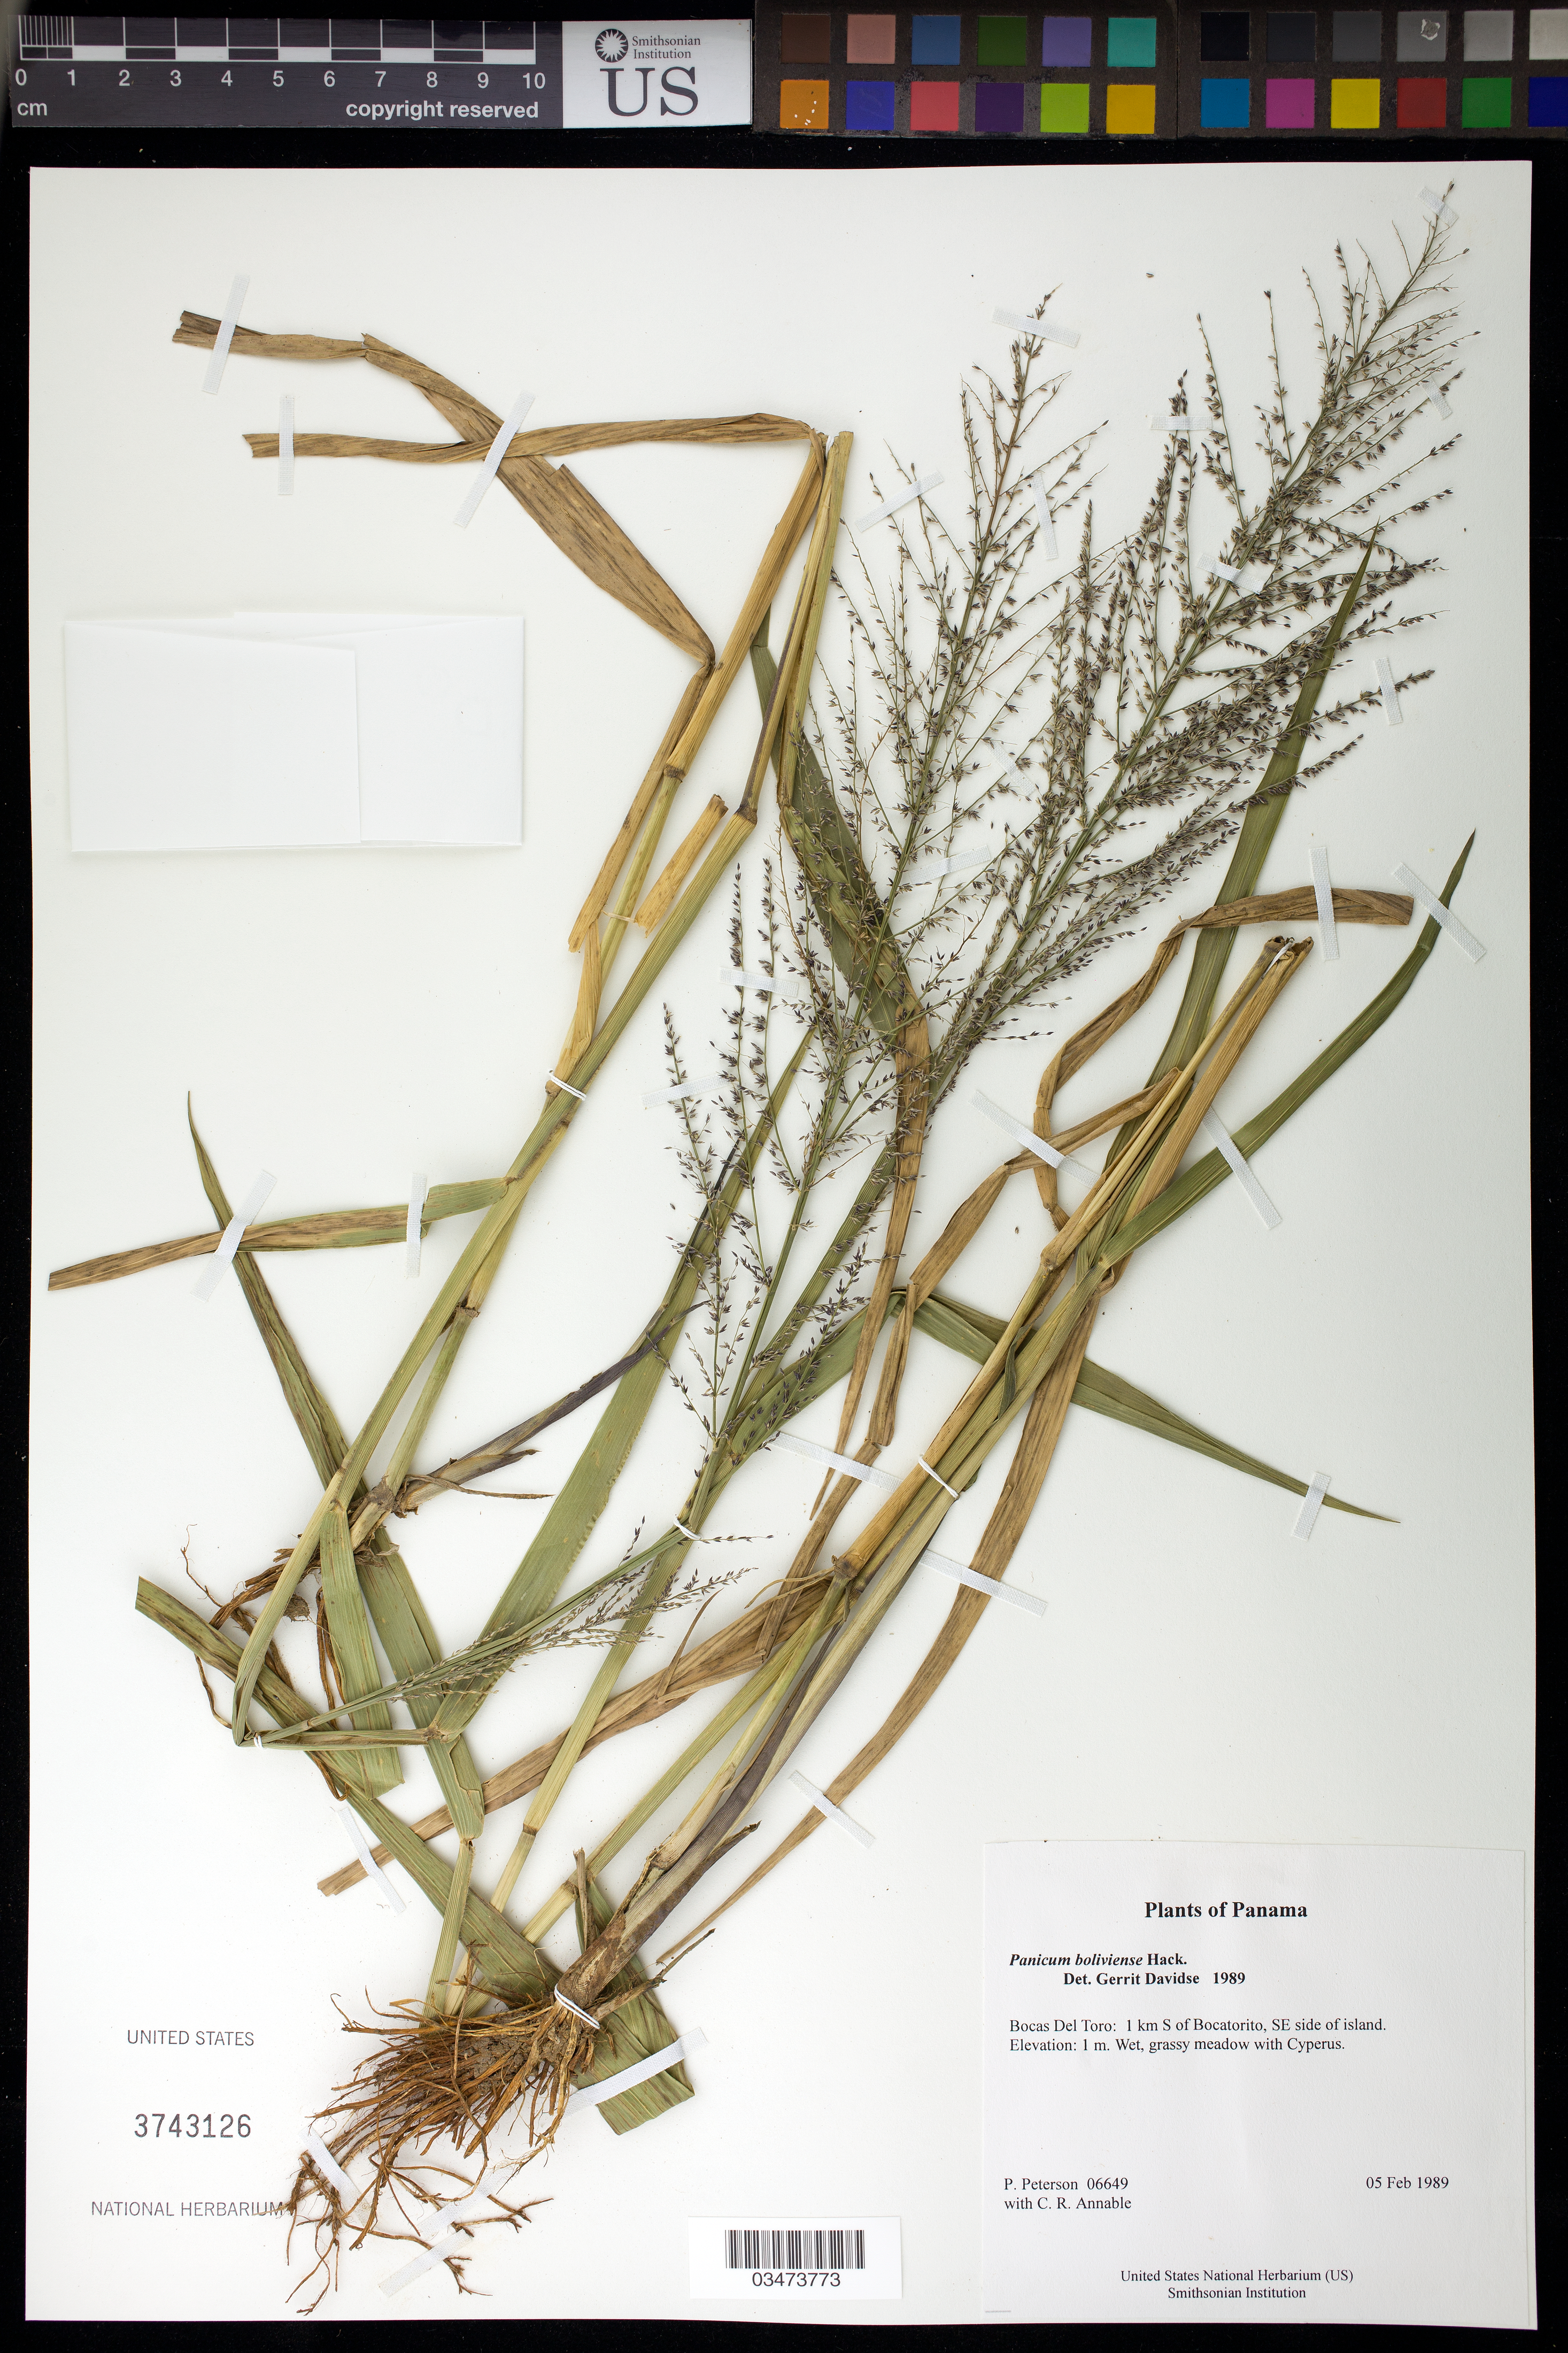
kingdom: Plantae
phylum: Tracheophyta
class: Liliopsida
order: Poales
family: Poaceae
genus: Panicum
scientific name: Panicum boliviense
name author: Hack.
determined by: Davidse, Gerrit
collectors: P. M. Peterson & C. R. Annable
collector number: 06649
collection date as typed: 05 Feb 1989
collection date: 1989-02-05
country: Panama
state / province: Bocas del Toro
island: San Cristobal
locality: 1 km S of Bocatorito, SE side of island.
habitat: Wet, grassy meadow with Cyperus.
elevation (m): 1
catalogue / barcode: US 3743126